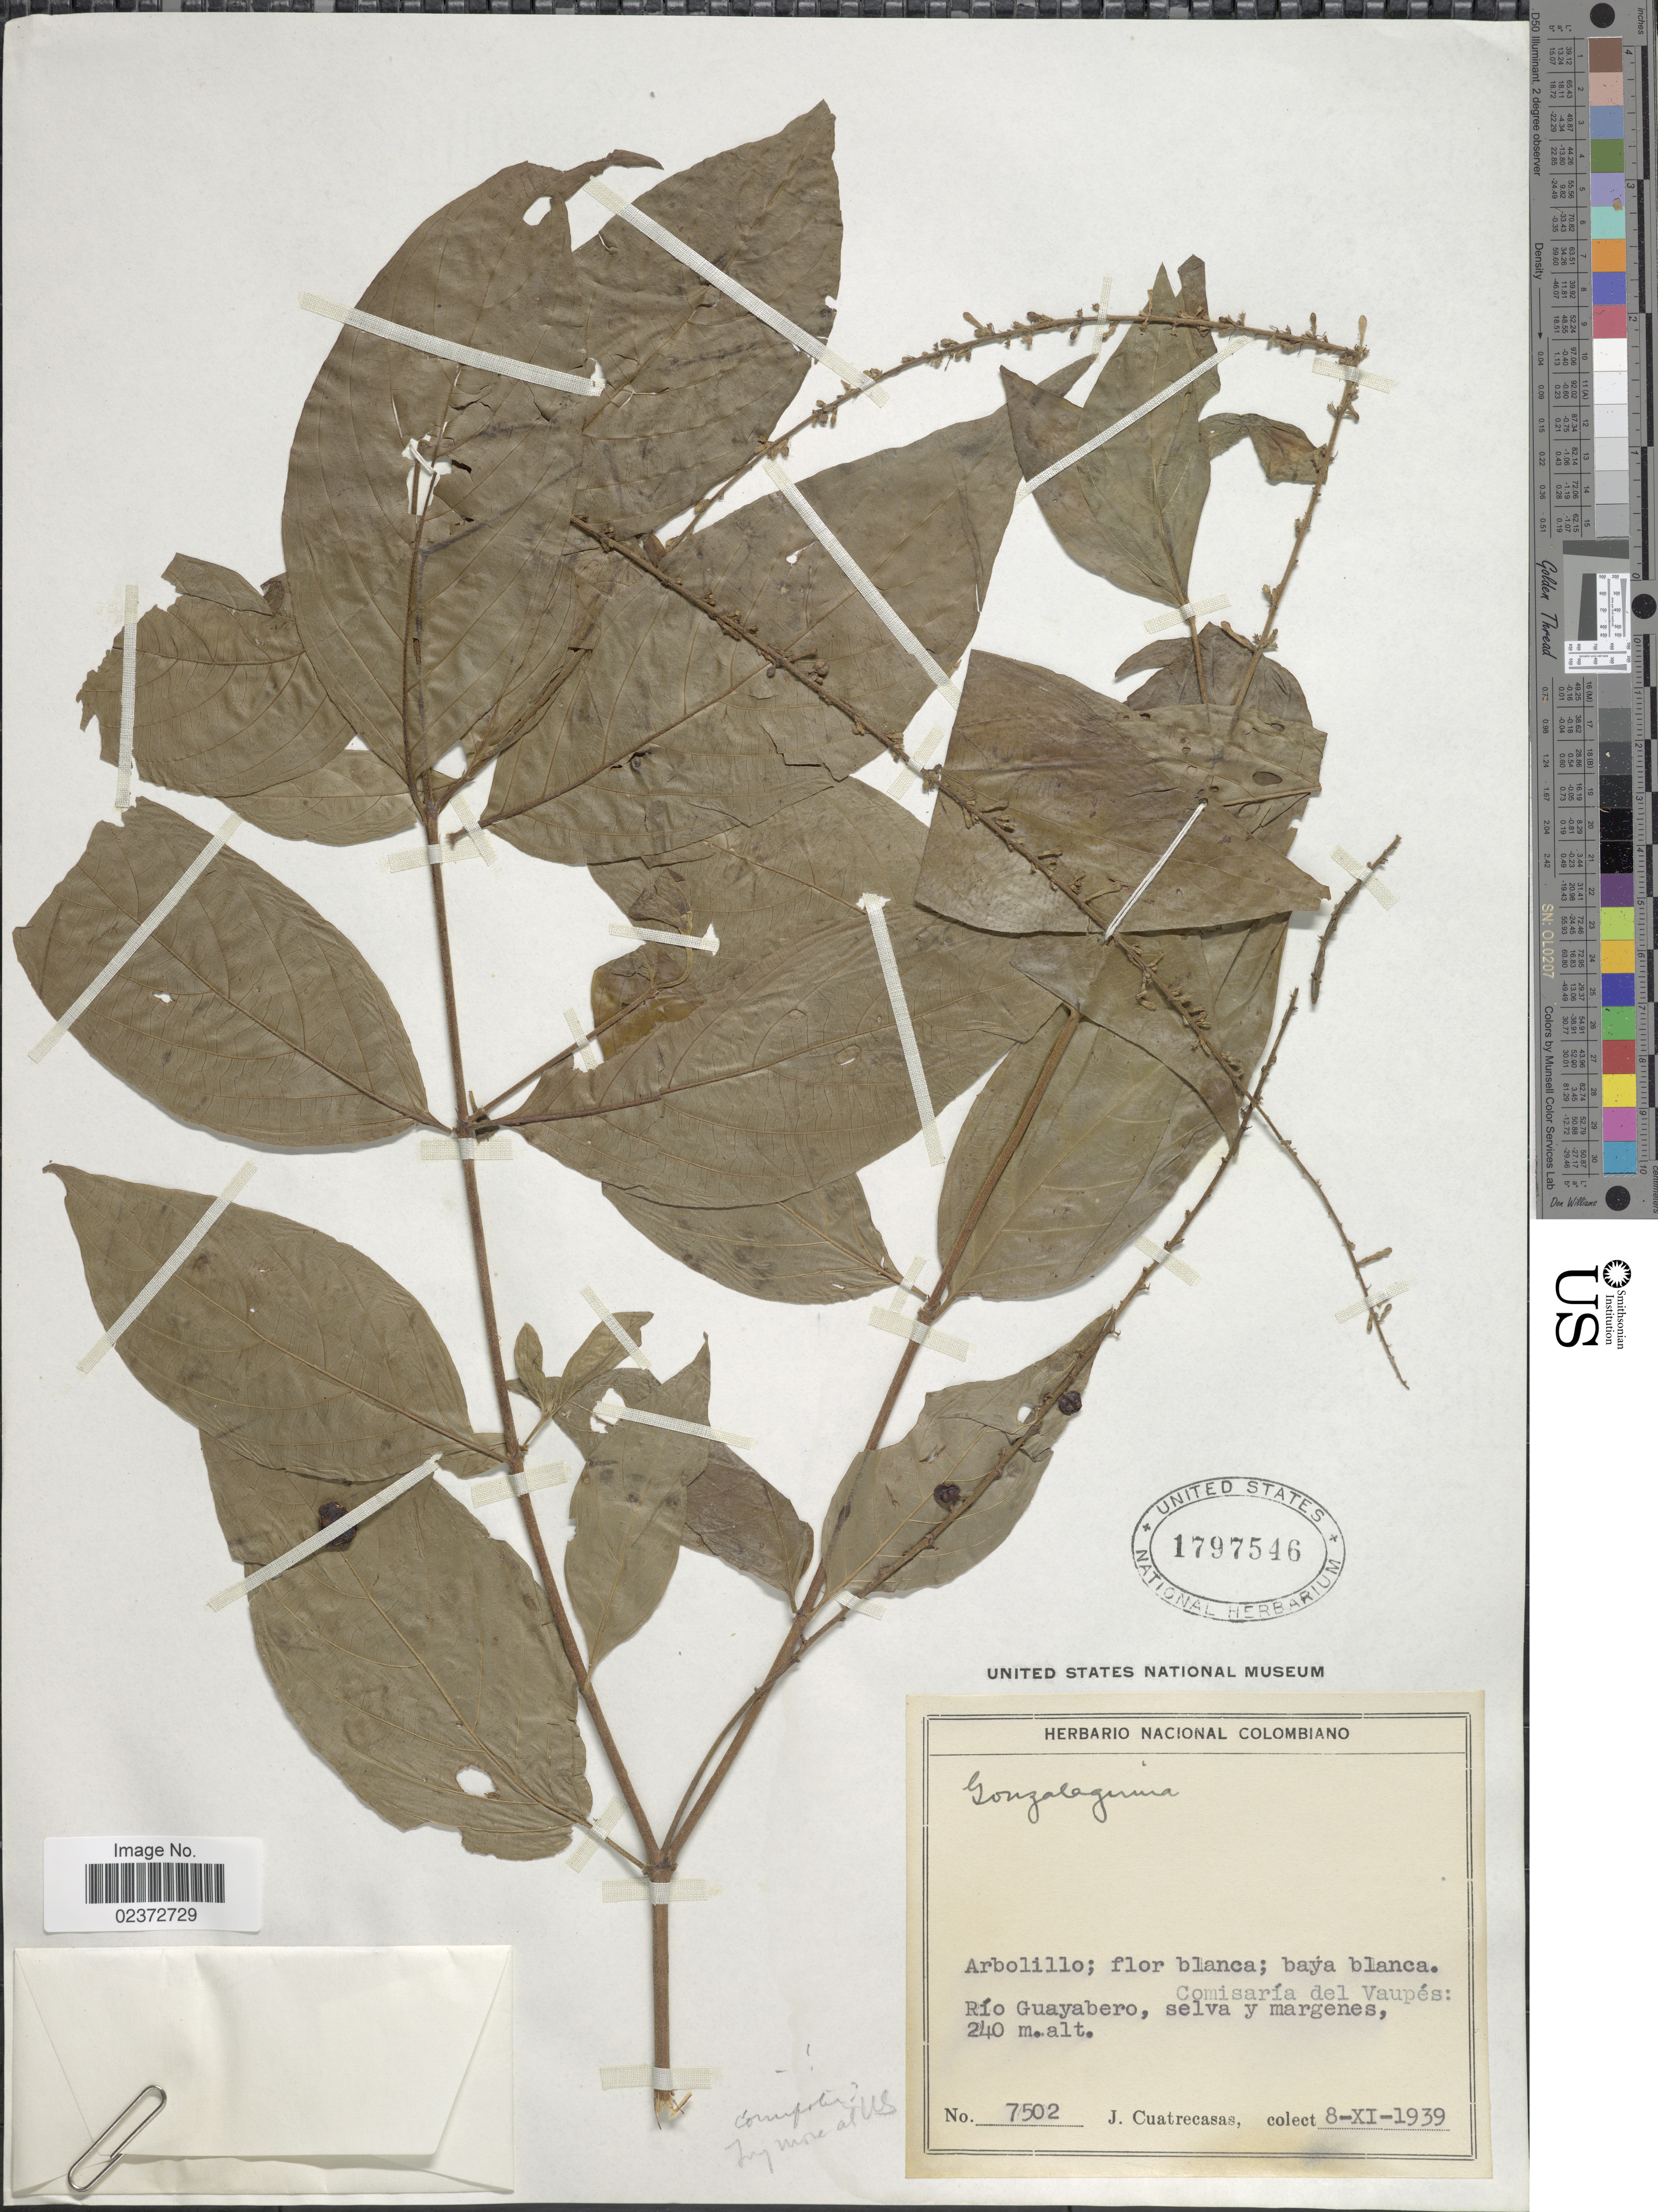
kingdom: Plantae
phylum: Tracheophyta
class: Magnoliopsida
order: Gentianales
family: Rubiaceae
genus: Gonzalagunia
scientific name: Gonzalagunia sp.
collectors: J. Cuatrecasas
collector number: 7502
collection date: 1939-11-08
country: Colombia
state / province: Vaupés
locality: Comisaria del Vaupes: Rio Guayabero, selva y margenes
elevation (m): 240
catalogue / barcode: US 1797546